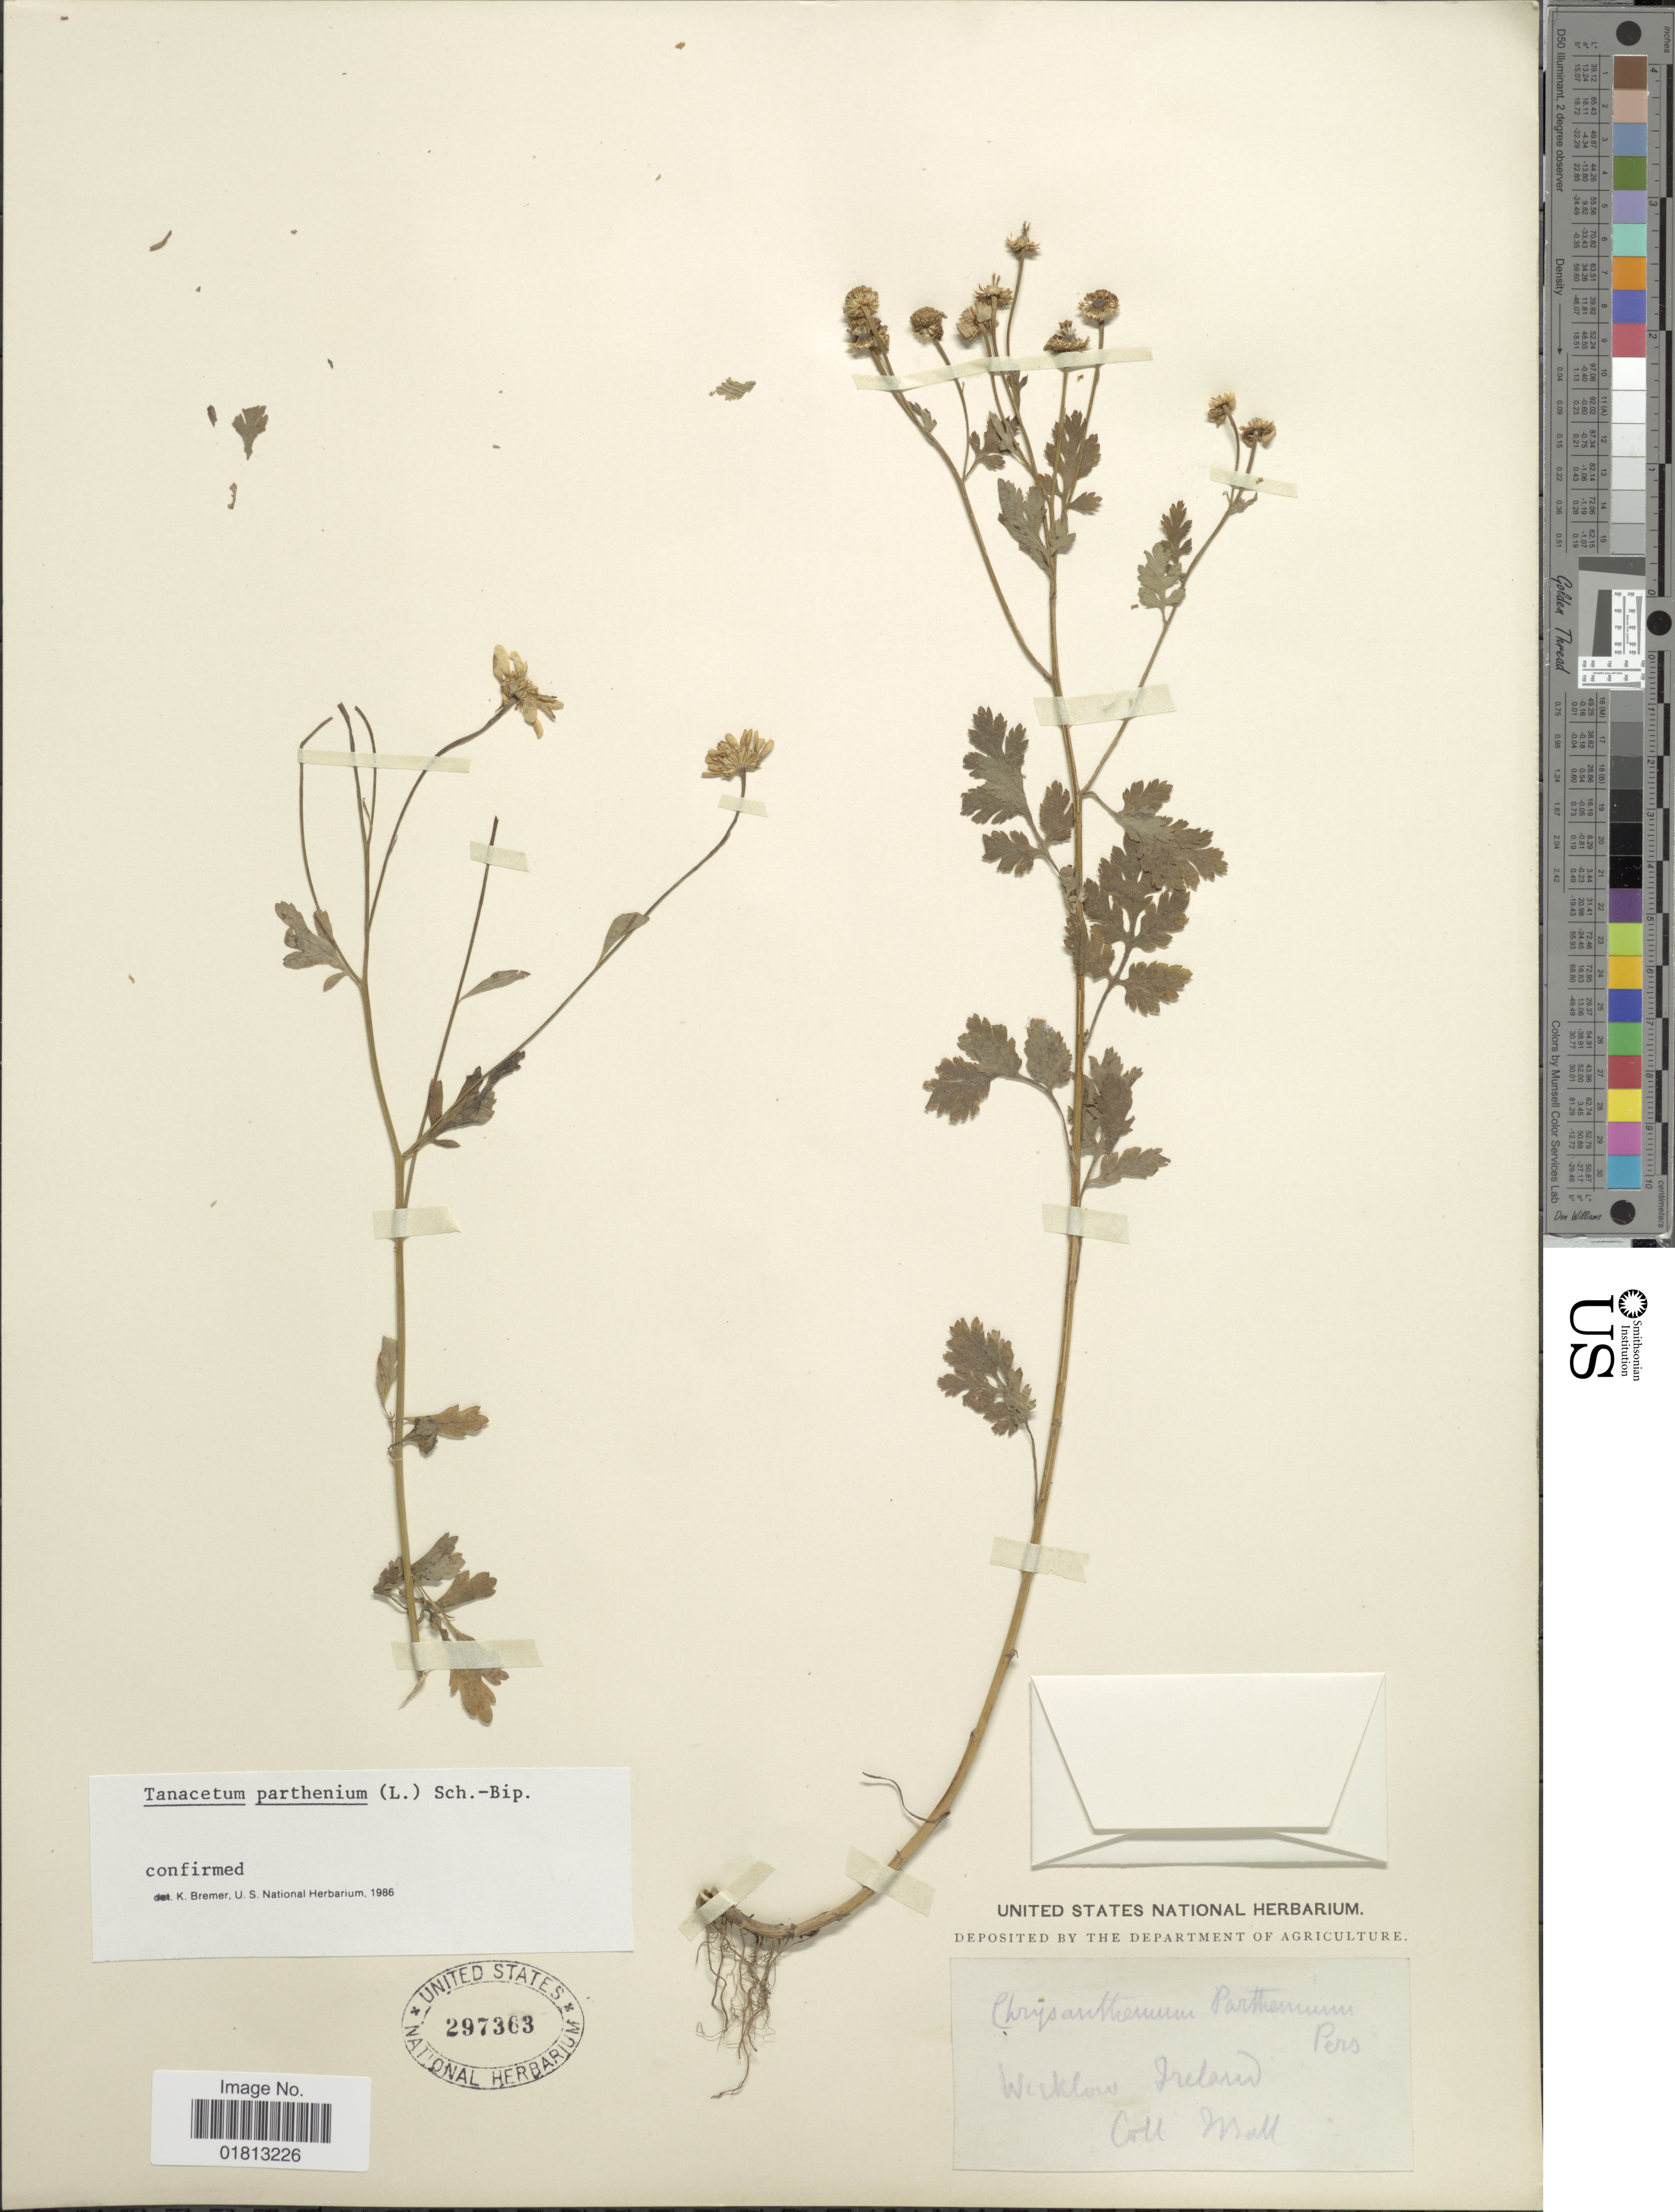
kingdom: Plantae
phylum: Tracheophyta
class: Magnoliopsida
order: Asterales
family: Asteraceae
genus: Tanacetum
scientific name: Tanacetum parthenium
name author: (L.) Sch. Bip.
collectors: -. Moll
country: Ireland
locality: Wicklow, Ireland.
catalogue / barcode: US 297363